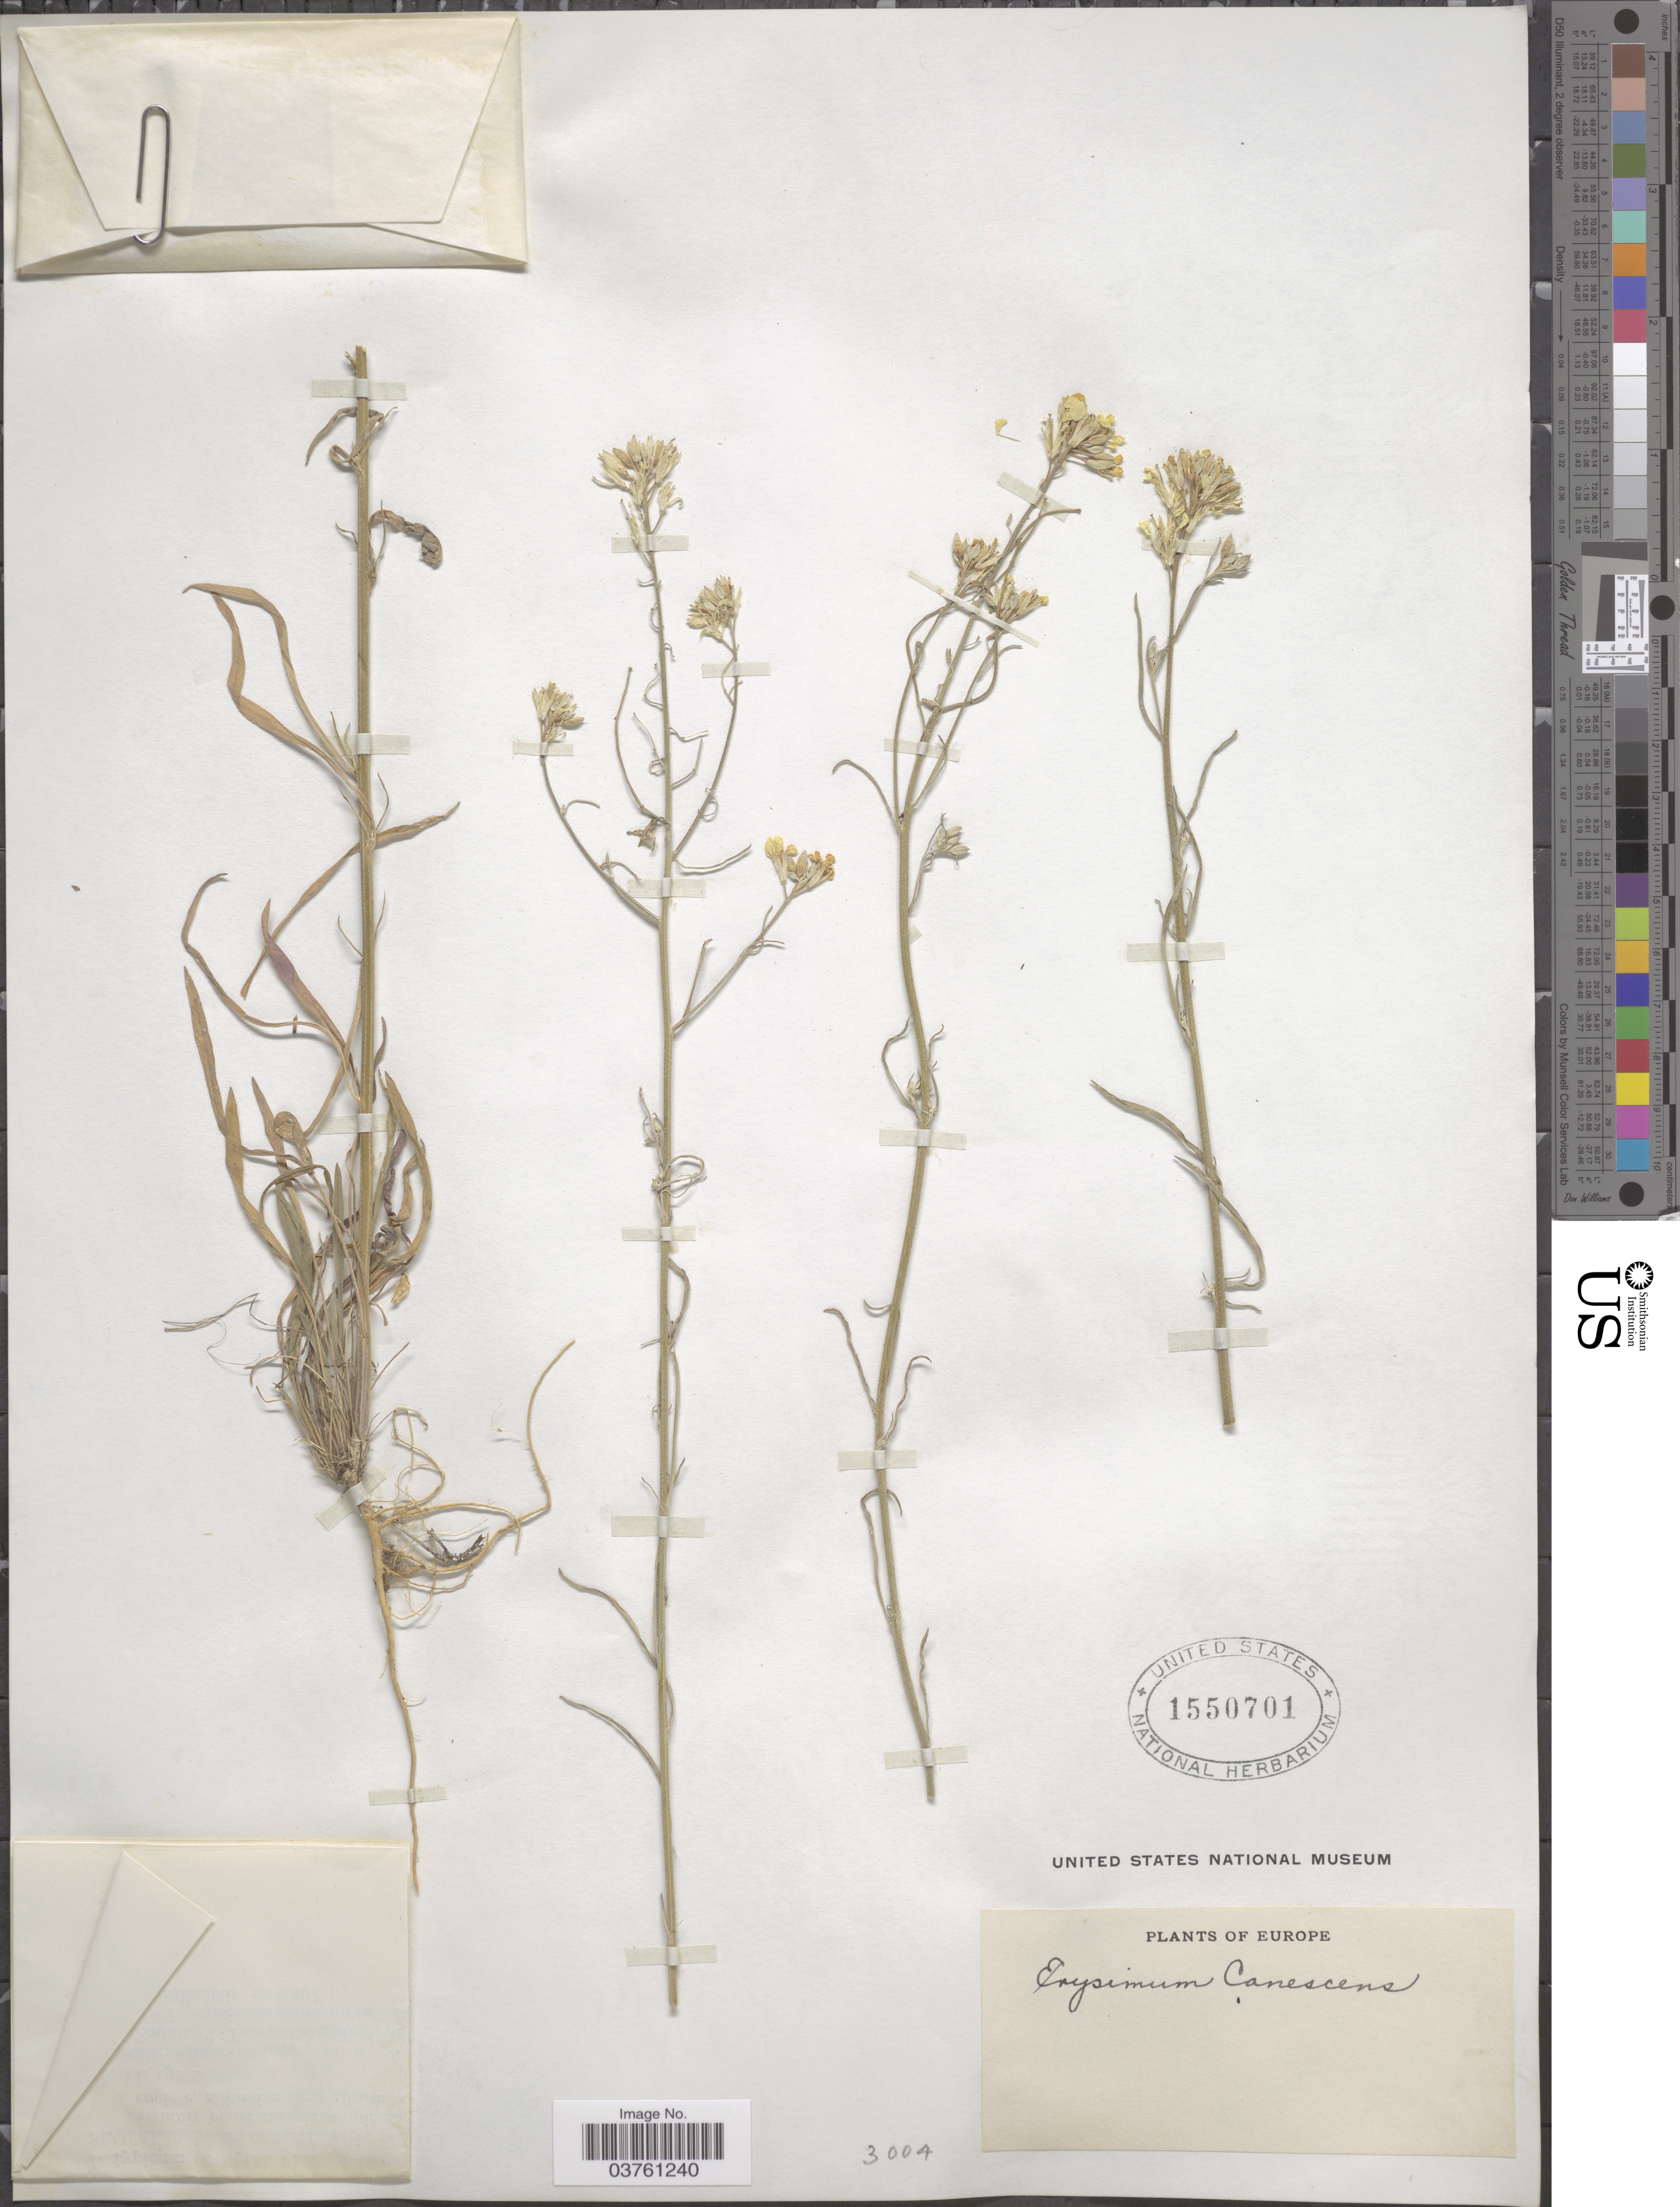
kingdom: Plantae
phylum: Tracheophyta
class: Magnoliopsida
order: Brassicales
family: Brassicaceae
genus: Erysimum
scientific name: Erysimum canescens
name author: Roth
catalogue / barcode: US 1550701